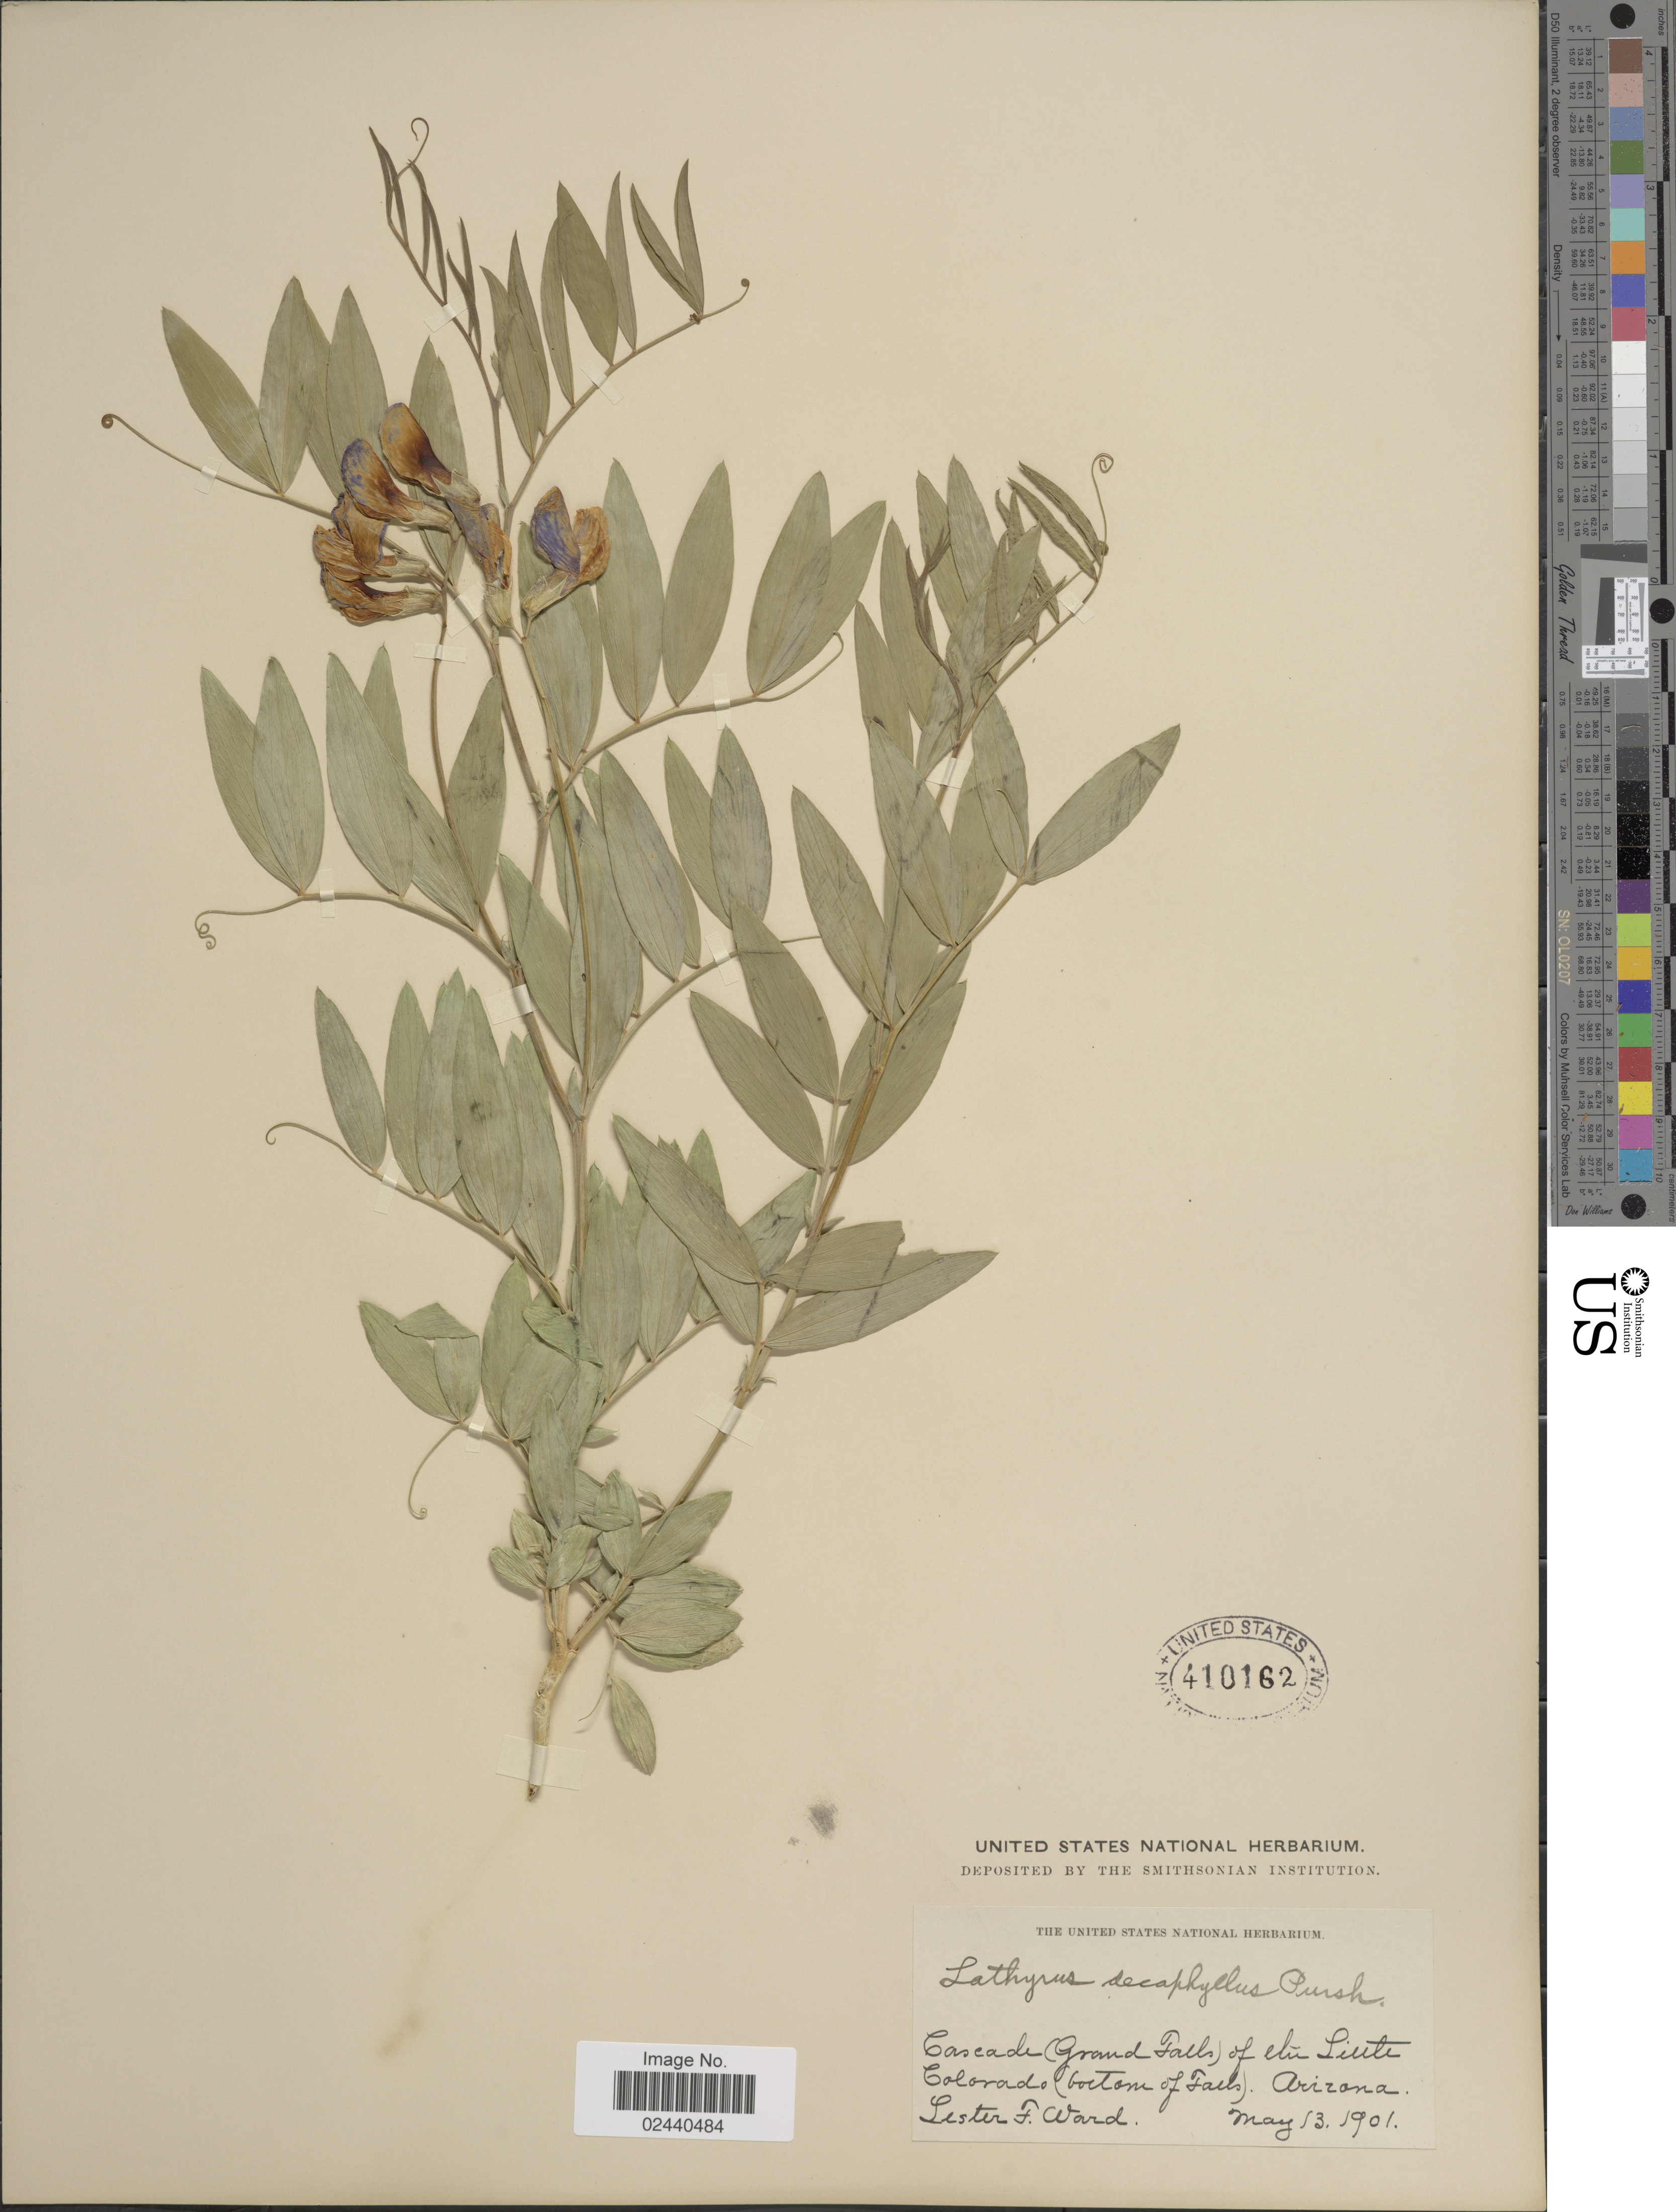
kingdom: Plantae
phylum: Tracheophyta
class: Magnoliopsida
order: Fabales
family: Fabaceae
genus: Lathyrus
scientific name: Lathyrus eucosmus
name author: Butters & H. St. John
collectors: L. F. Ward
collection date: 1901-05-13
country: United States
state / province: Arizona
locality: Cascade (Grand Falls) of the Little Colorado (bottom of Falls)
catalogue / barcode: US 410162